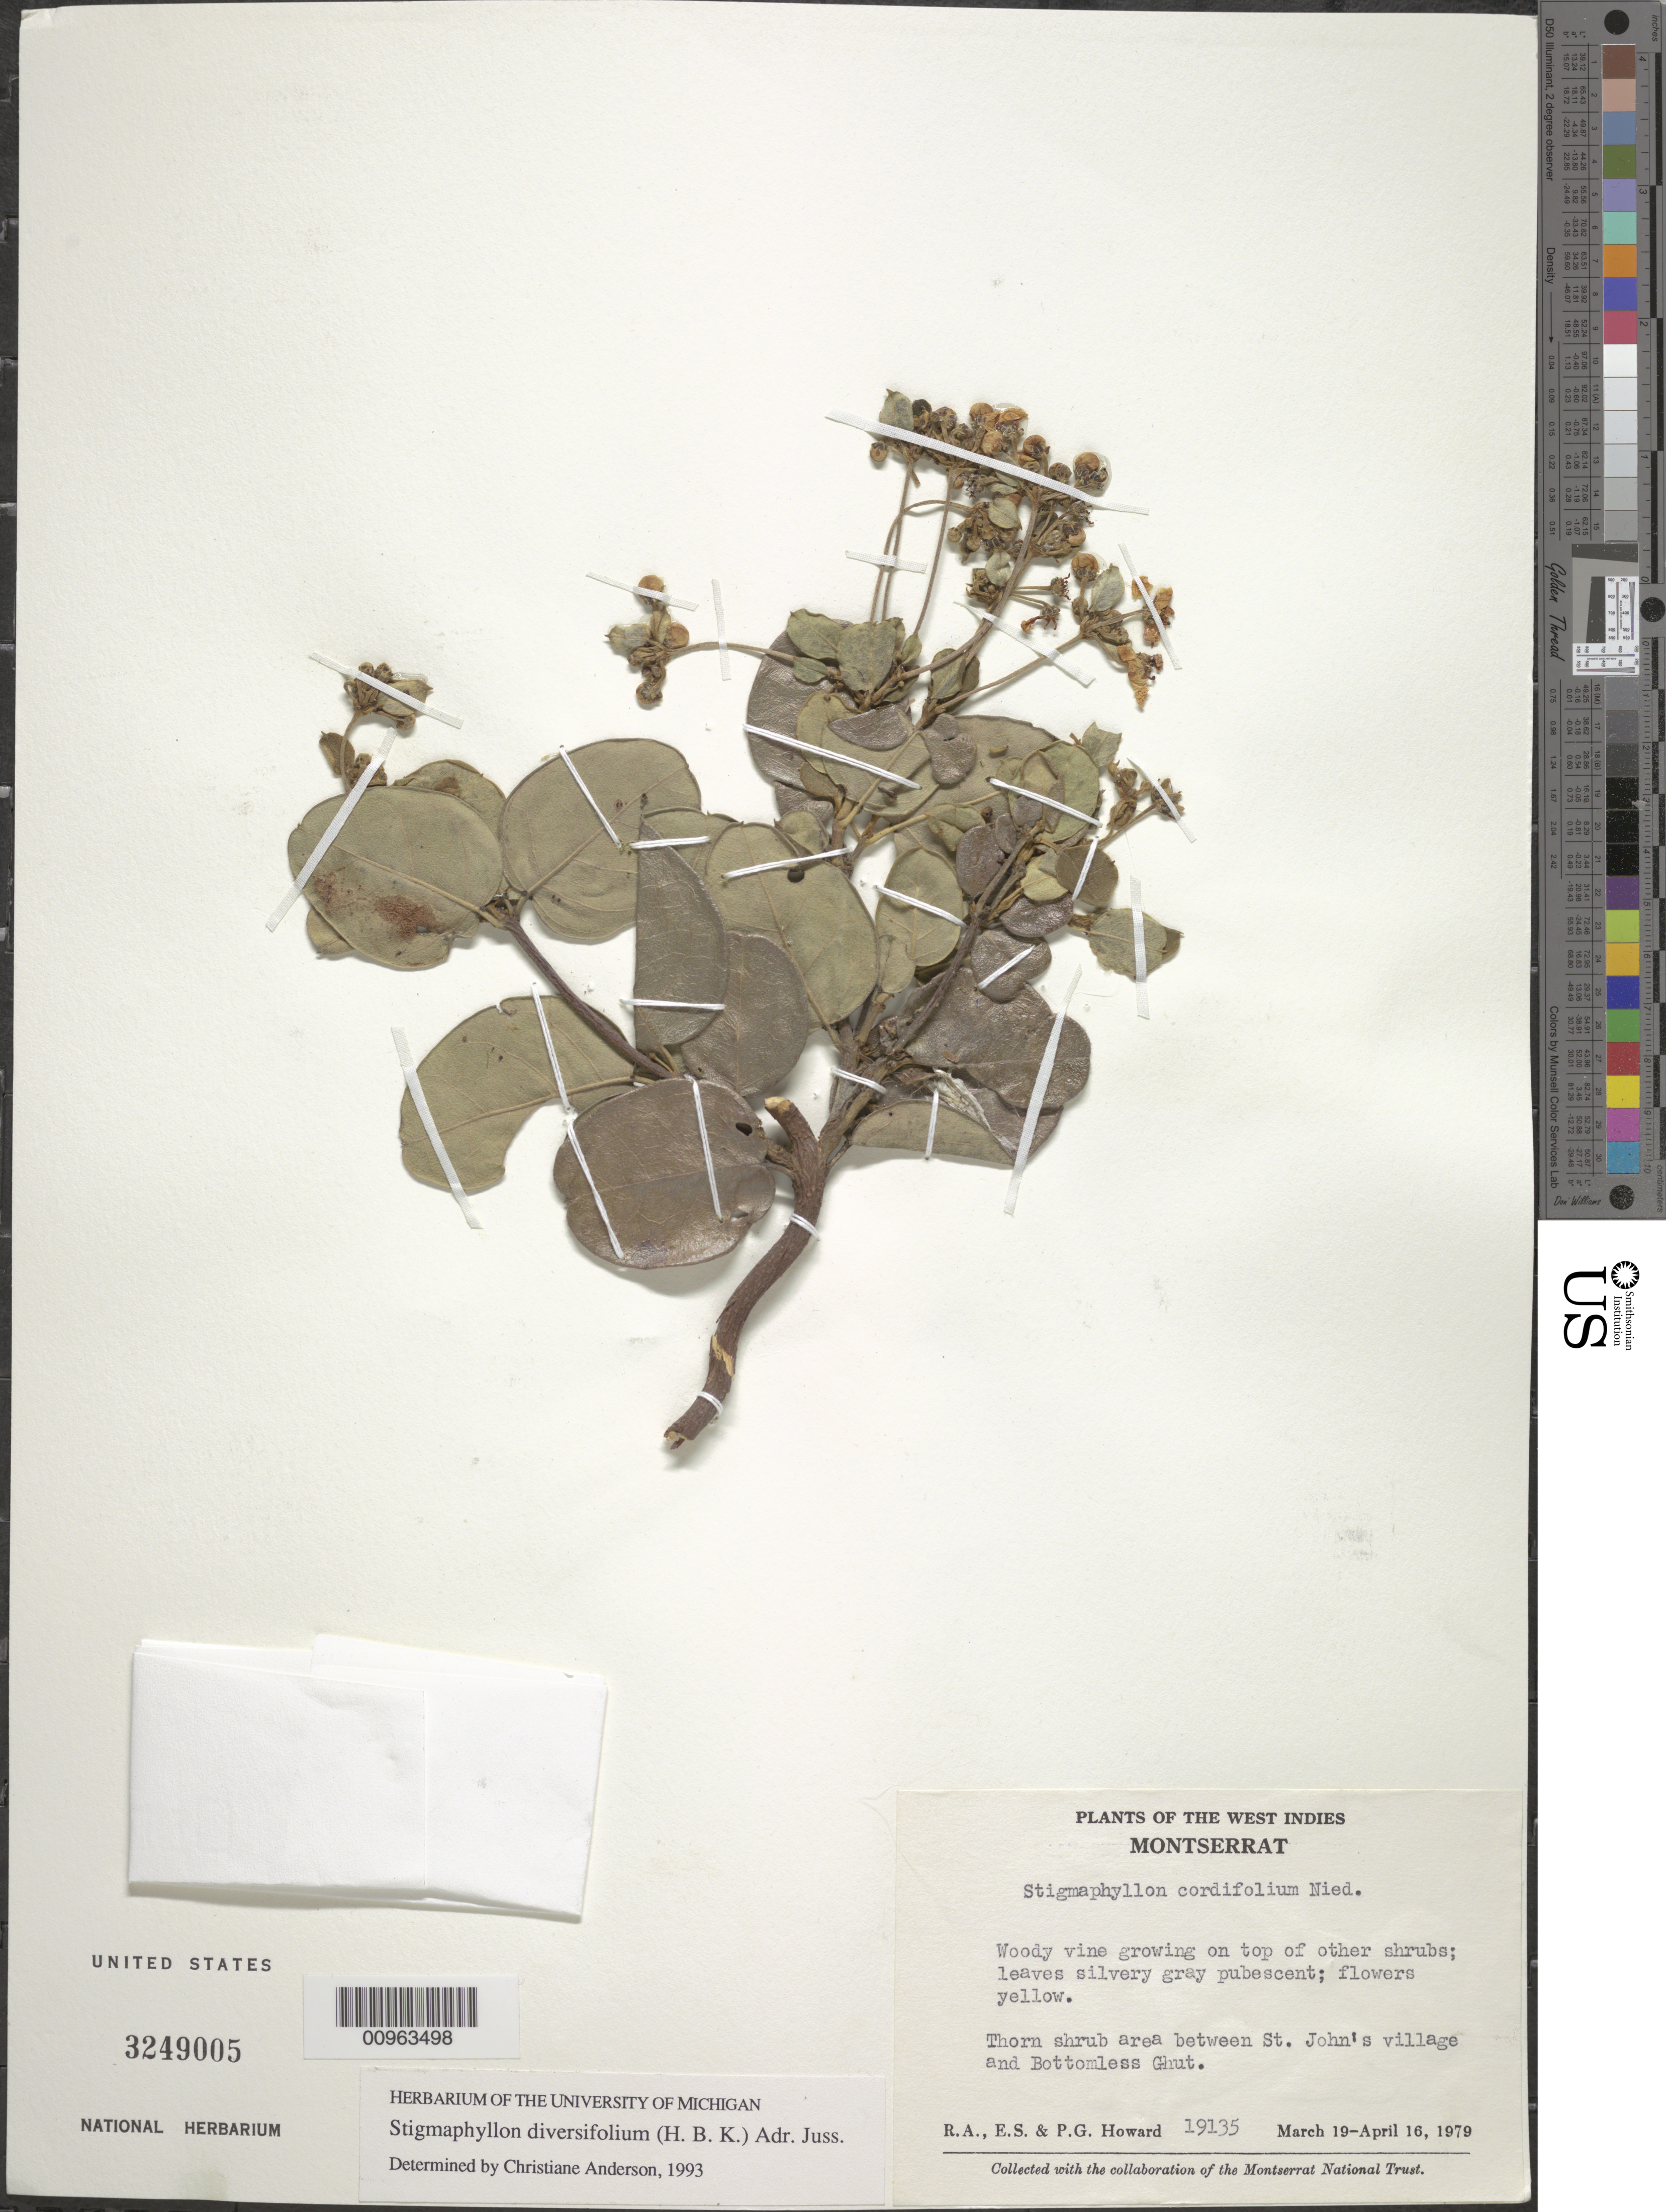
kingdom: Plantae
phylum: Tracheophyta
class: Magnoliopsida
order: Malpighiales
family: Malpighiaceae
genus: Stigmaphyllon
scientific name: Stigmaphyllon diversifolium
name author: (Kunth) A. Juss.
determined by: Anderson, C.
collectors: R. A. Howard, E. S. Howard & P. Howard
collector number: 19135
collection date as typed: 19 Mar 1979 to 16 Apr 1979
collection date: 1979-03-19/1979-04-16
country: Montserrat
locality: Area between St. John's village and Bottomless Ghut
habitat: Growing on top of other shrubs in thorn shrub area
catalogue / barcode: US 3249005